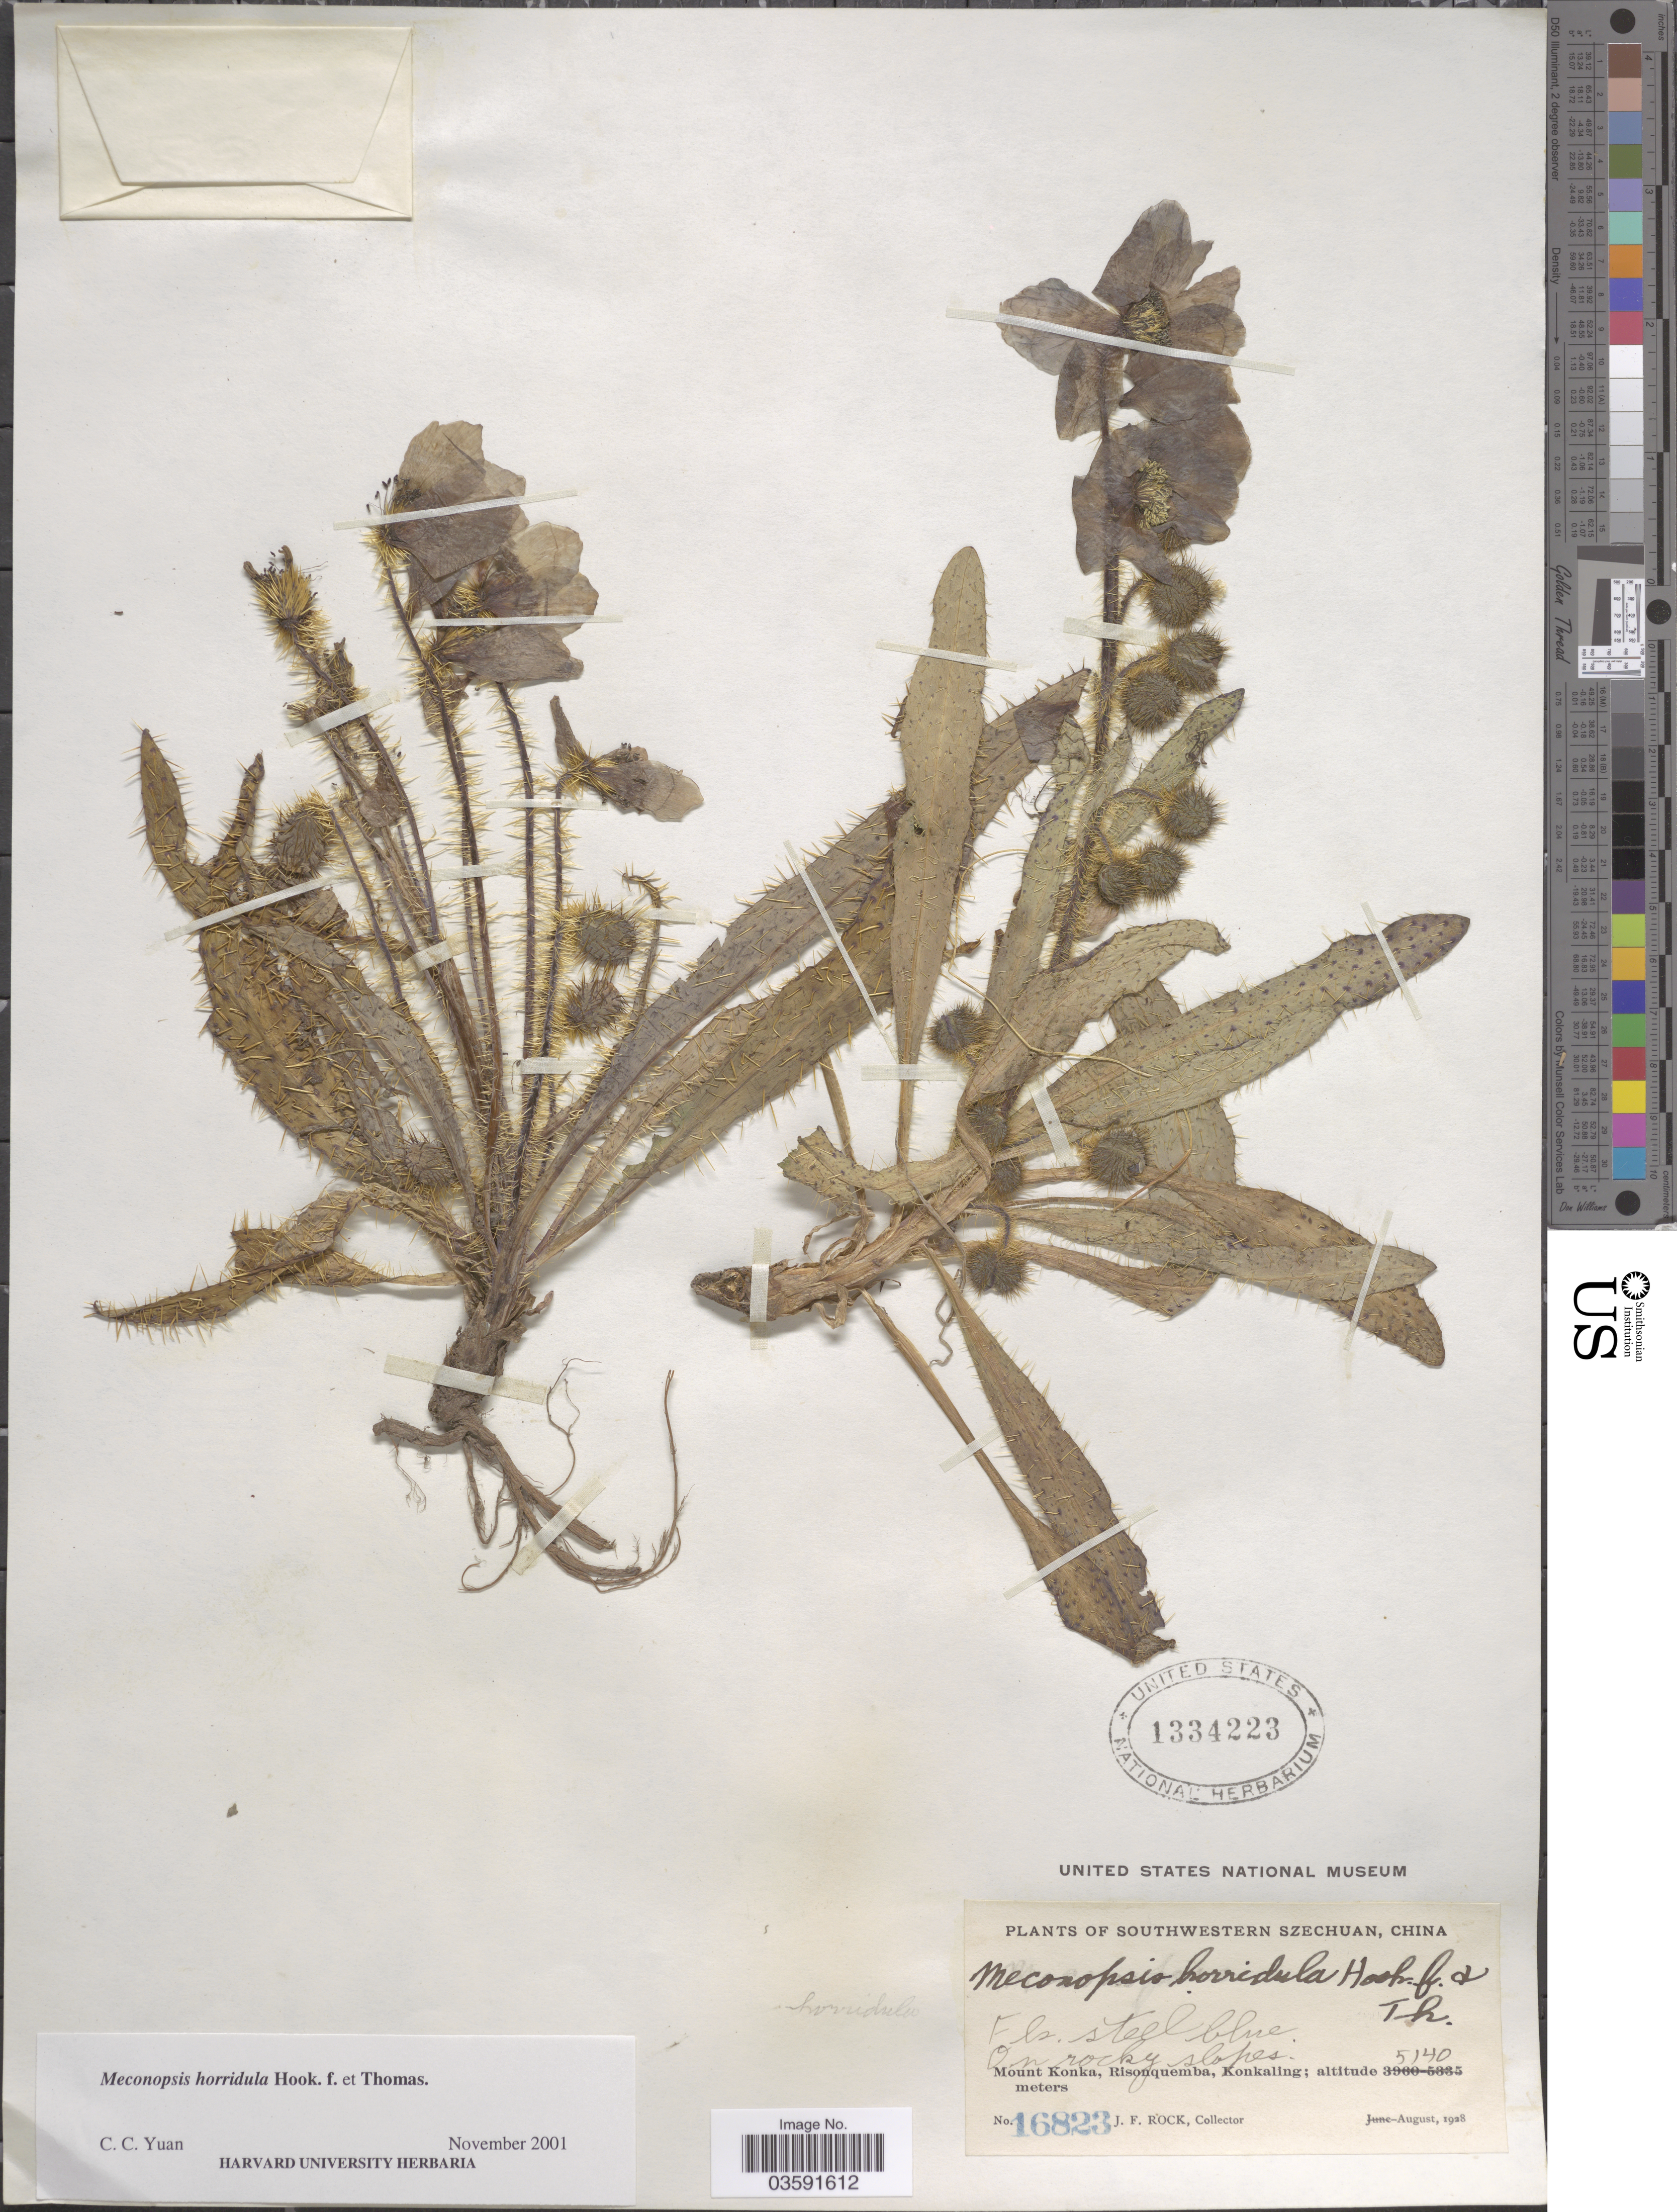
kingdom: Plantae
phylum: Tracheophyta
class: Magnoliopsida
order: Ranunculales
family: Papaveraceae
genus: Meconopsis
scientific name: Meconopsis horridula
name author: Hook. f. & Thomson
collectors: J. Rock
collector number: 16823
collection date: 1928-08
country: China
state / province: Sichuan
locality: Southwestern Szechuan. Mount Konka, Risonquemba, Konkaling.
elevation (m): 5140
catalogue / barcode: US 1334223